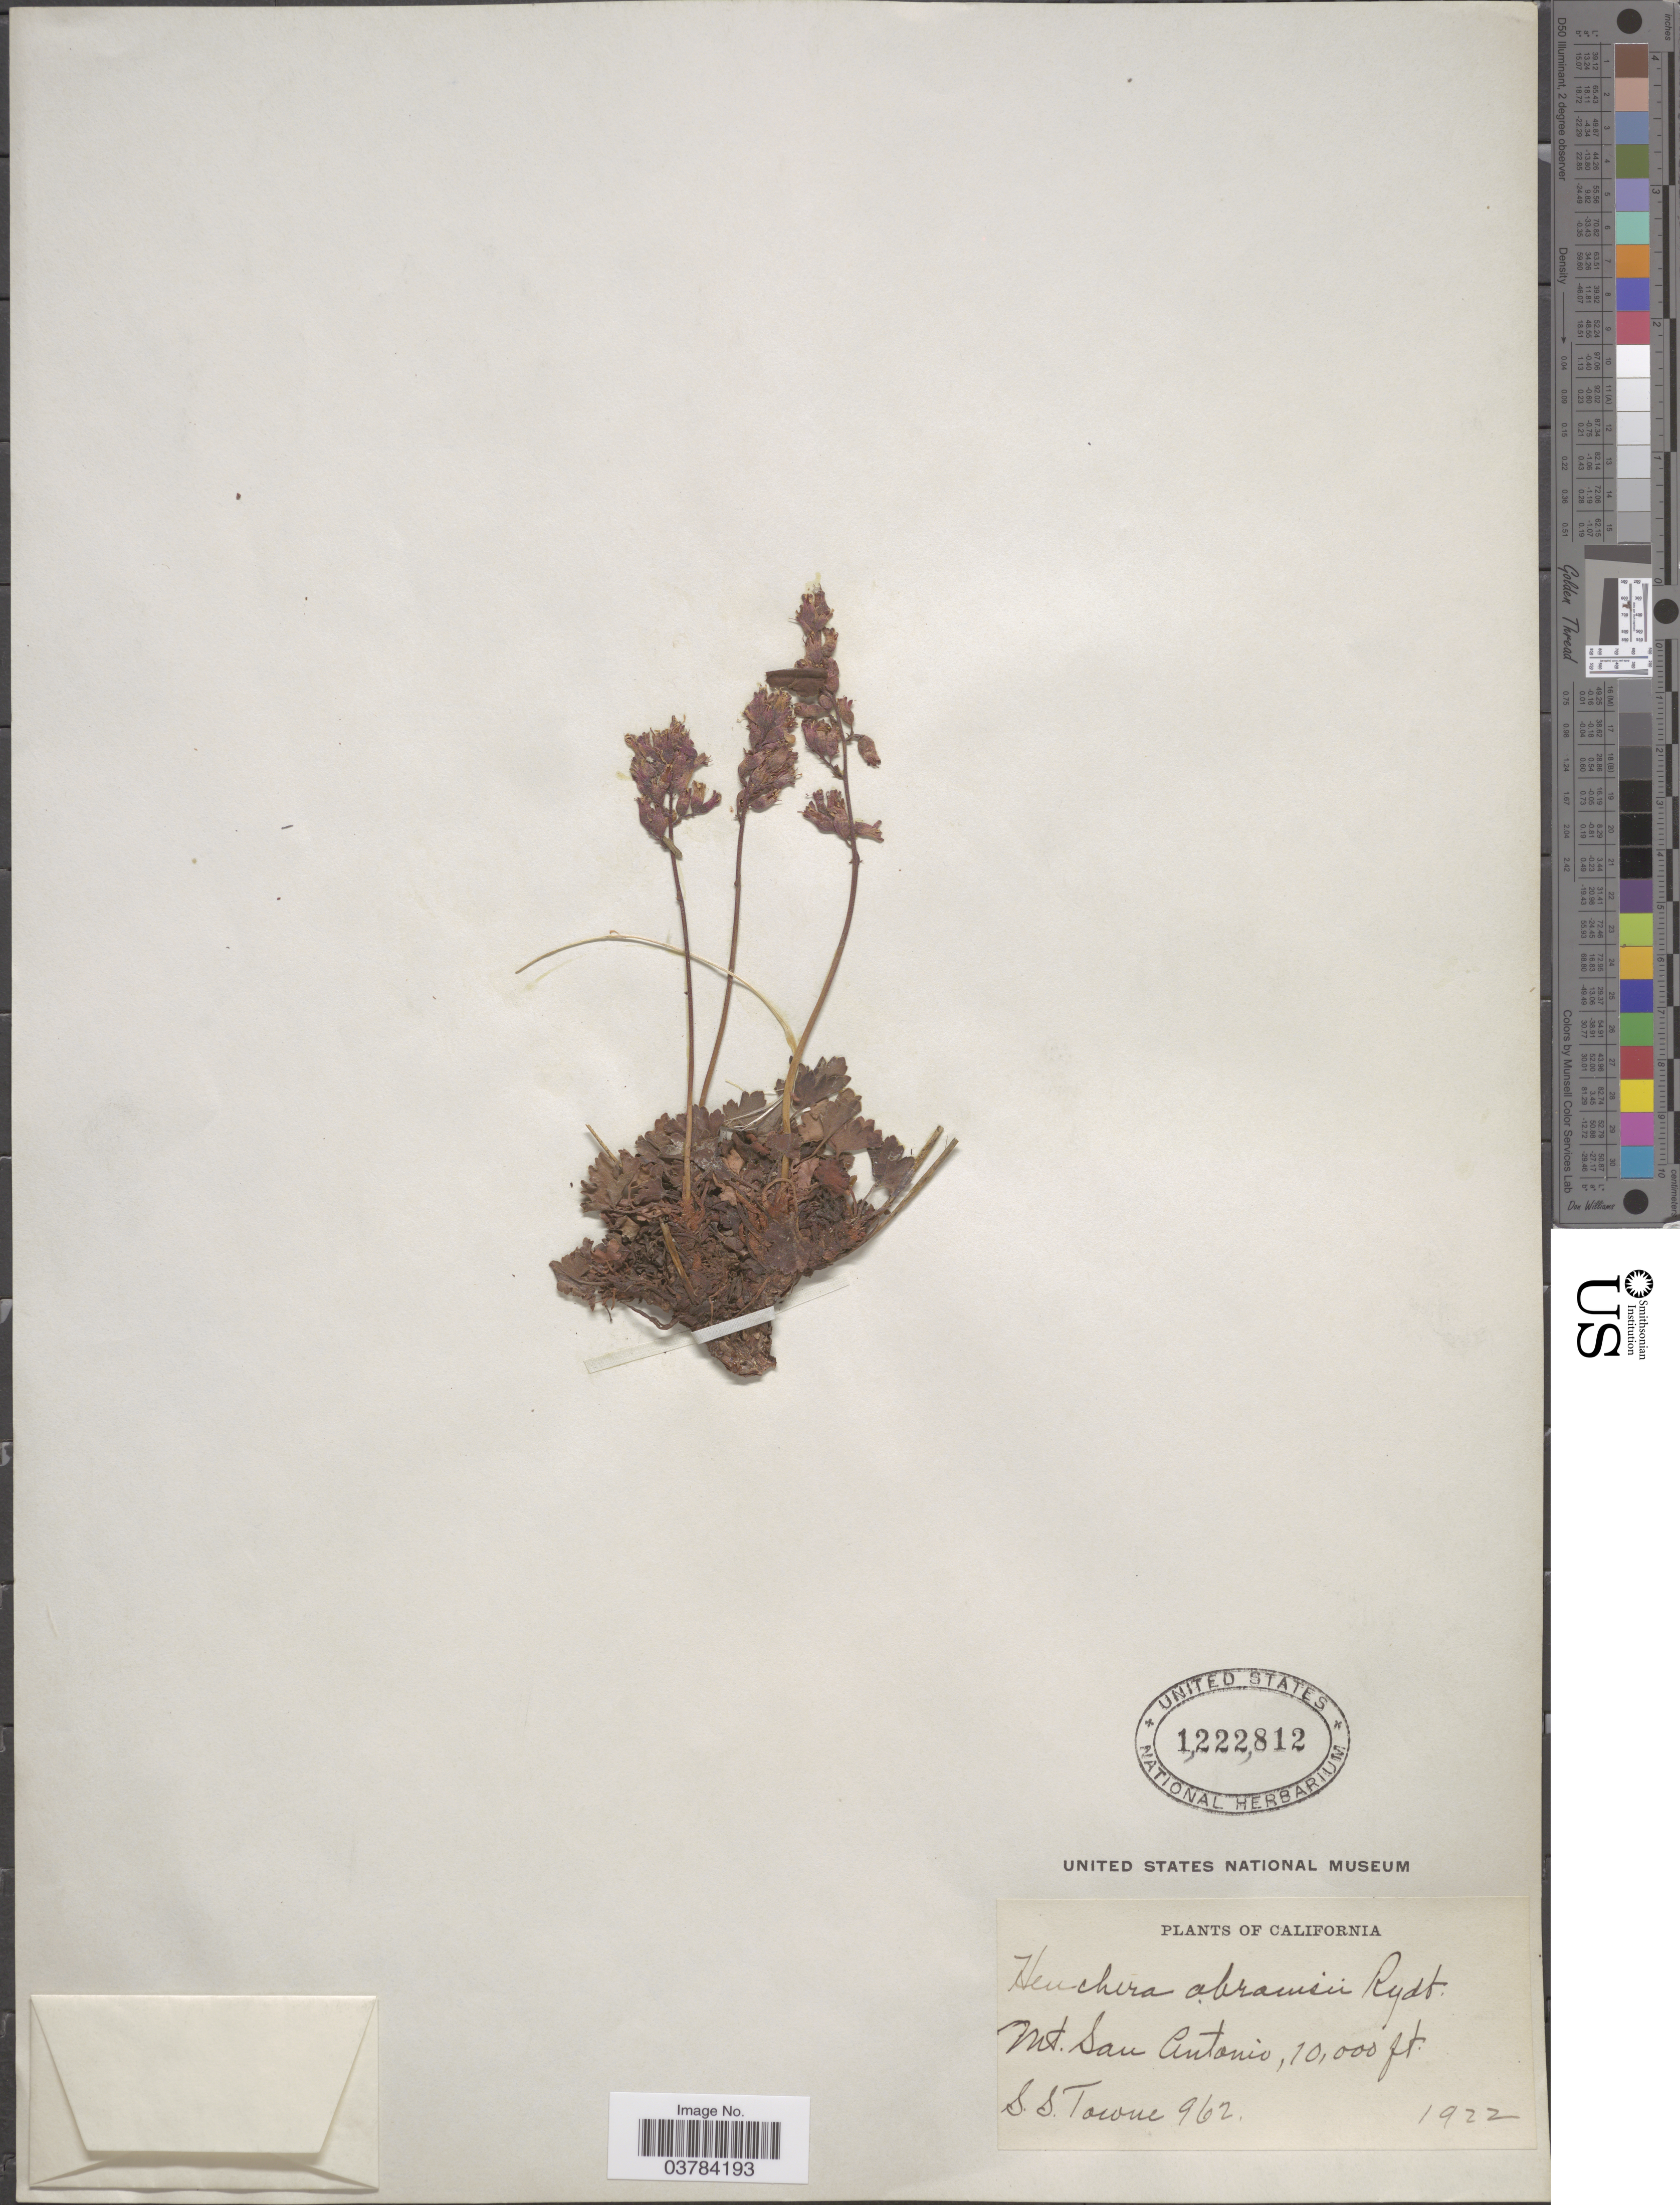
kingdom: Plantae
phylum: Tracheophyta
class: Magnoliopsida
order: Saxifragales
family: Saxifragaceae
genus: Heuchera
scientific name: Heuchera abramsii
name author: Rydb.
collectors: S. Towne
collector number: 962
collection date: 1922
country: United States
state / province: California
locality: Mt. San Antonio.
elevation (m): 3048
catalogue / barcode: US 1222812